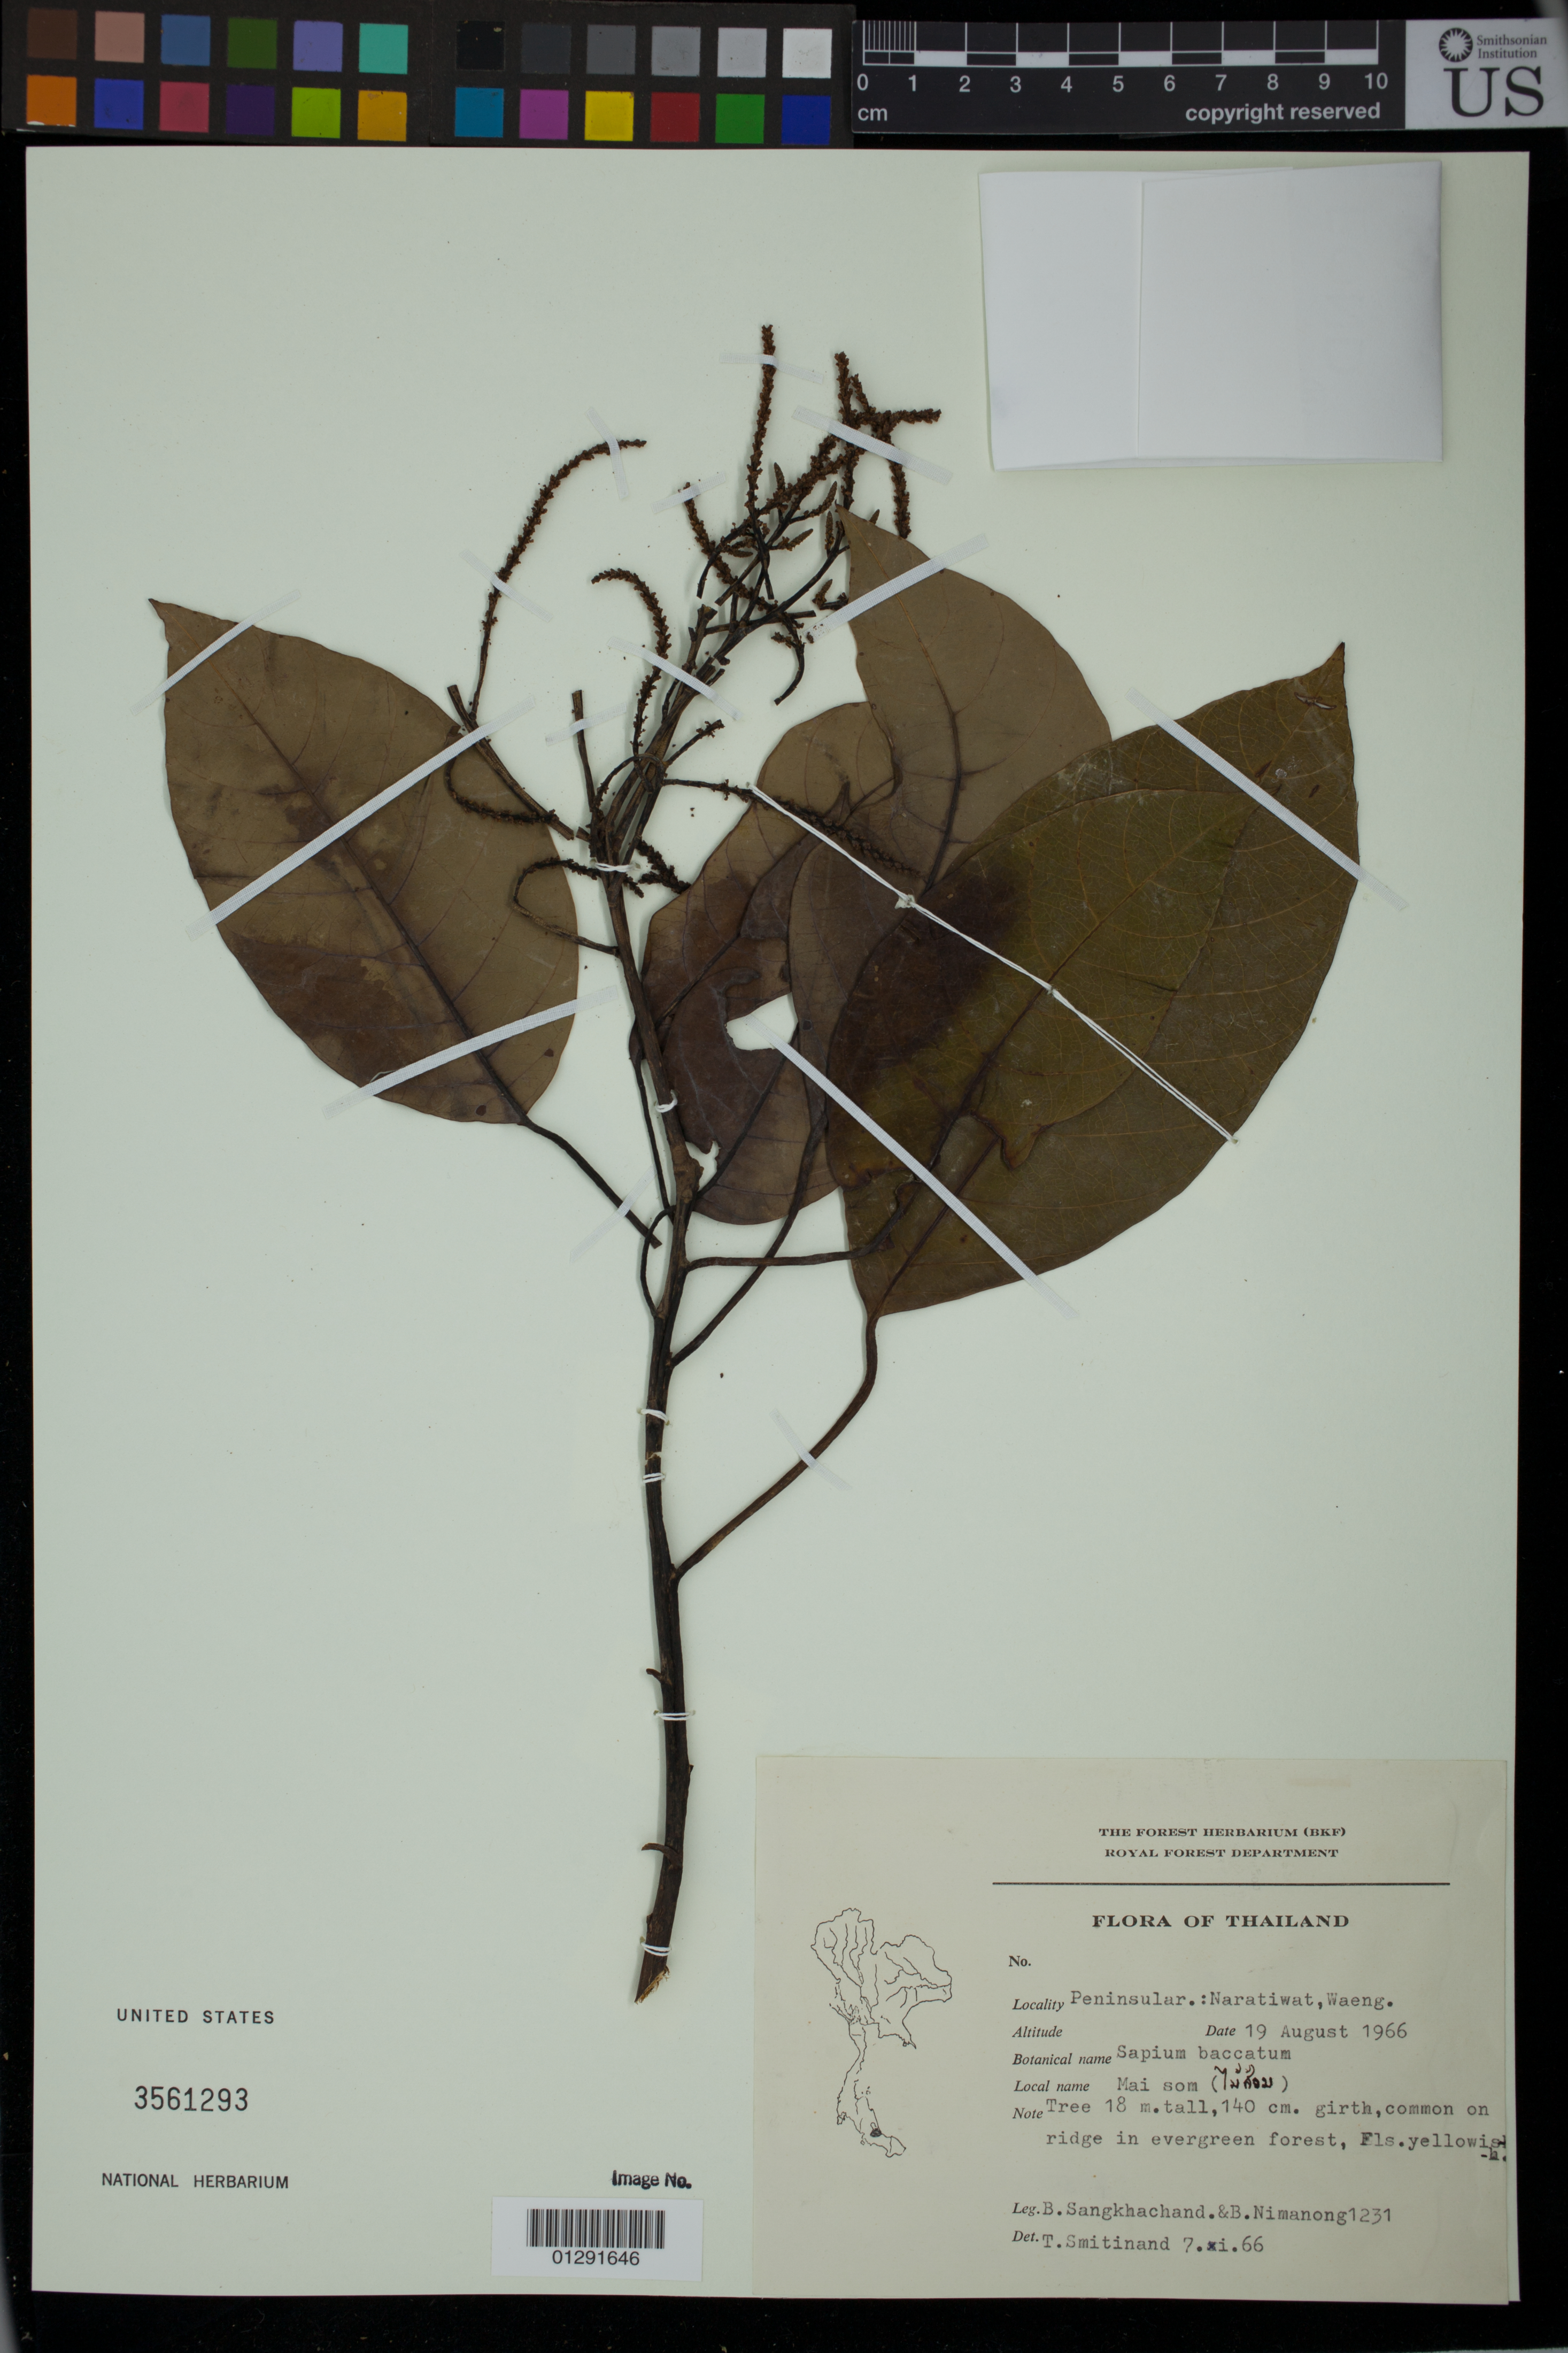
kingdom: Plantae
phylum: Tracheophyta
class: Magnoliopsida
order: Malpighiales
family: Euphorbiaceae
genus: Sapium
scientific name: Sapium baccatum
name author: Roxb.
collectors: B. Sangkhachand & B. Nimanong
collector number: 1231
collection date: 1966-08-19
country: Thailand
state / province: Roi Et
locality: Peninsular: Naratiwat, Waeng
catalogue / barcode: US 3561293